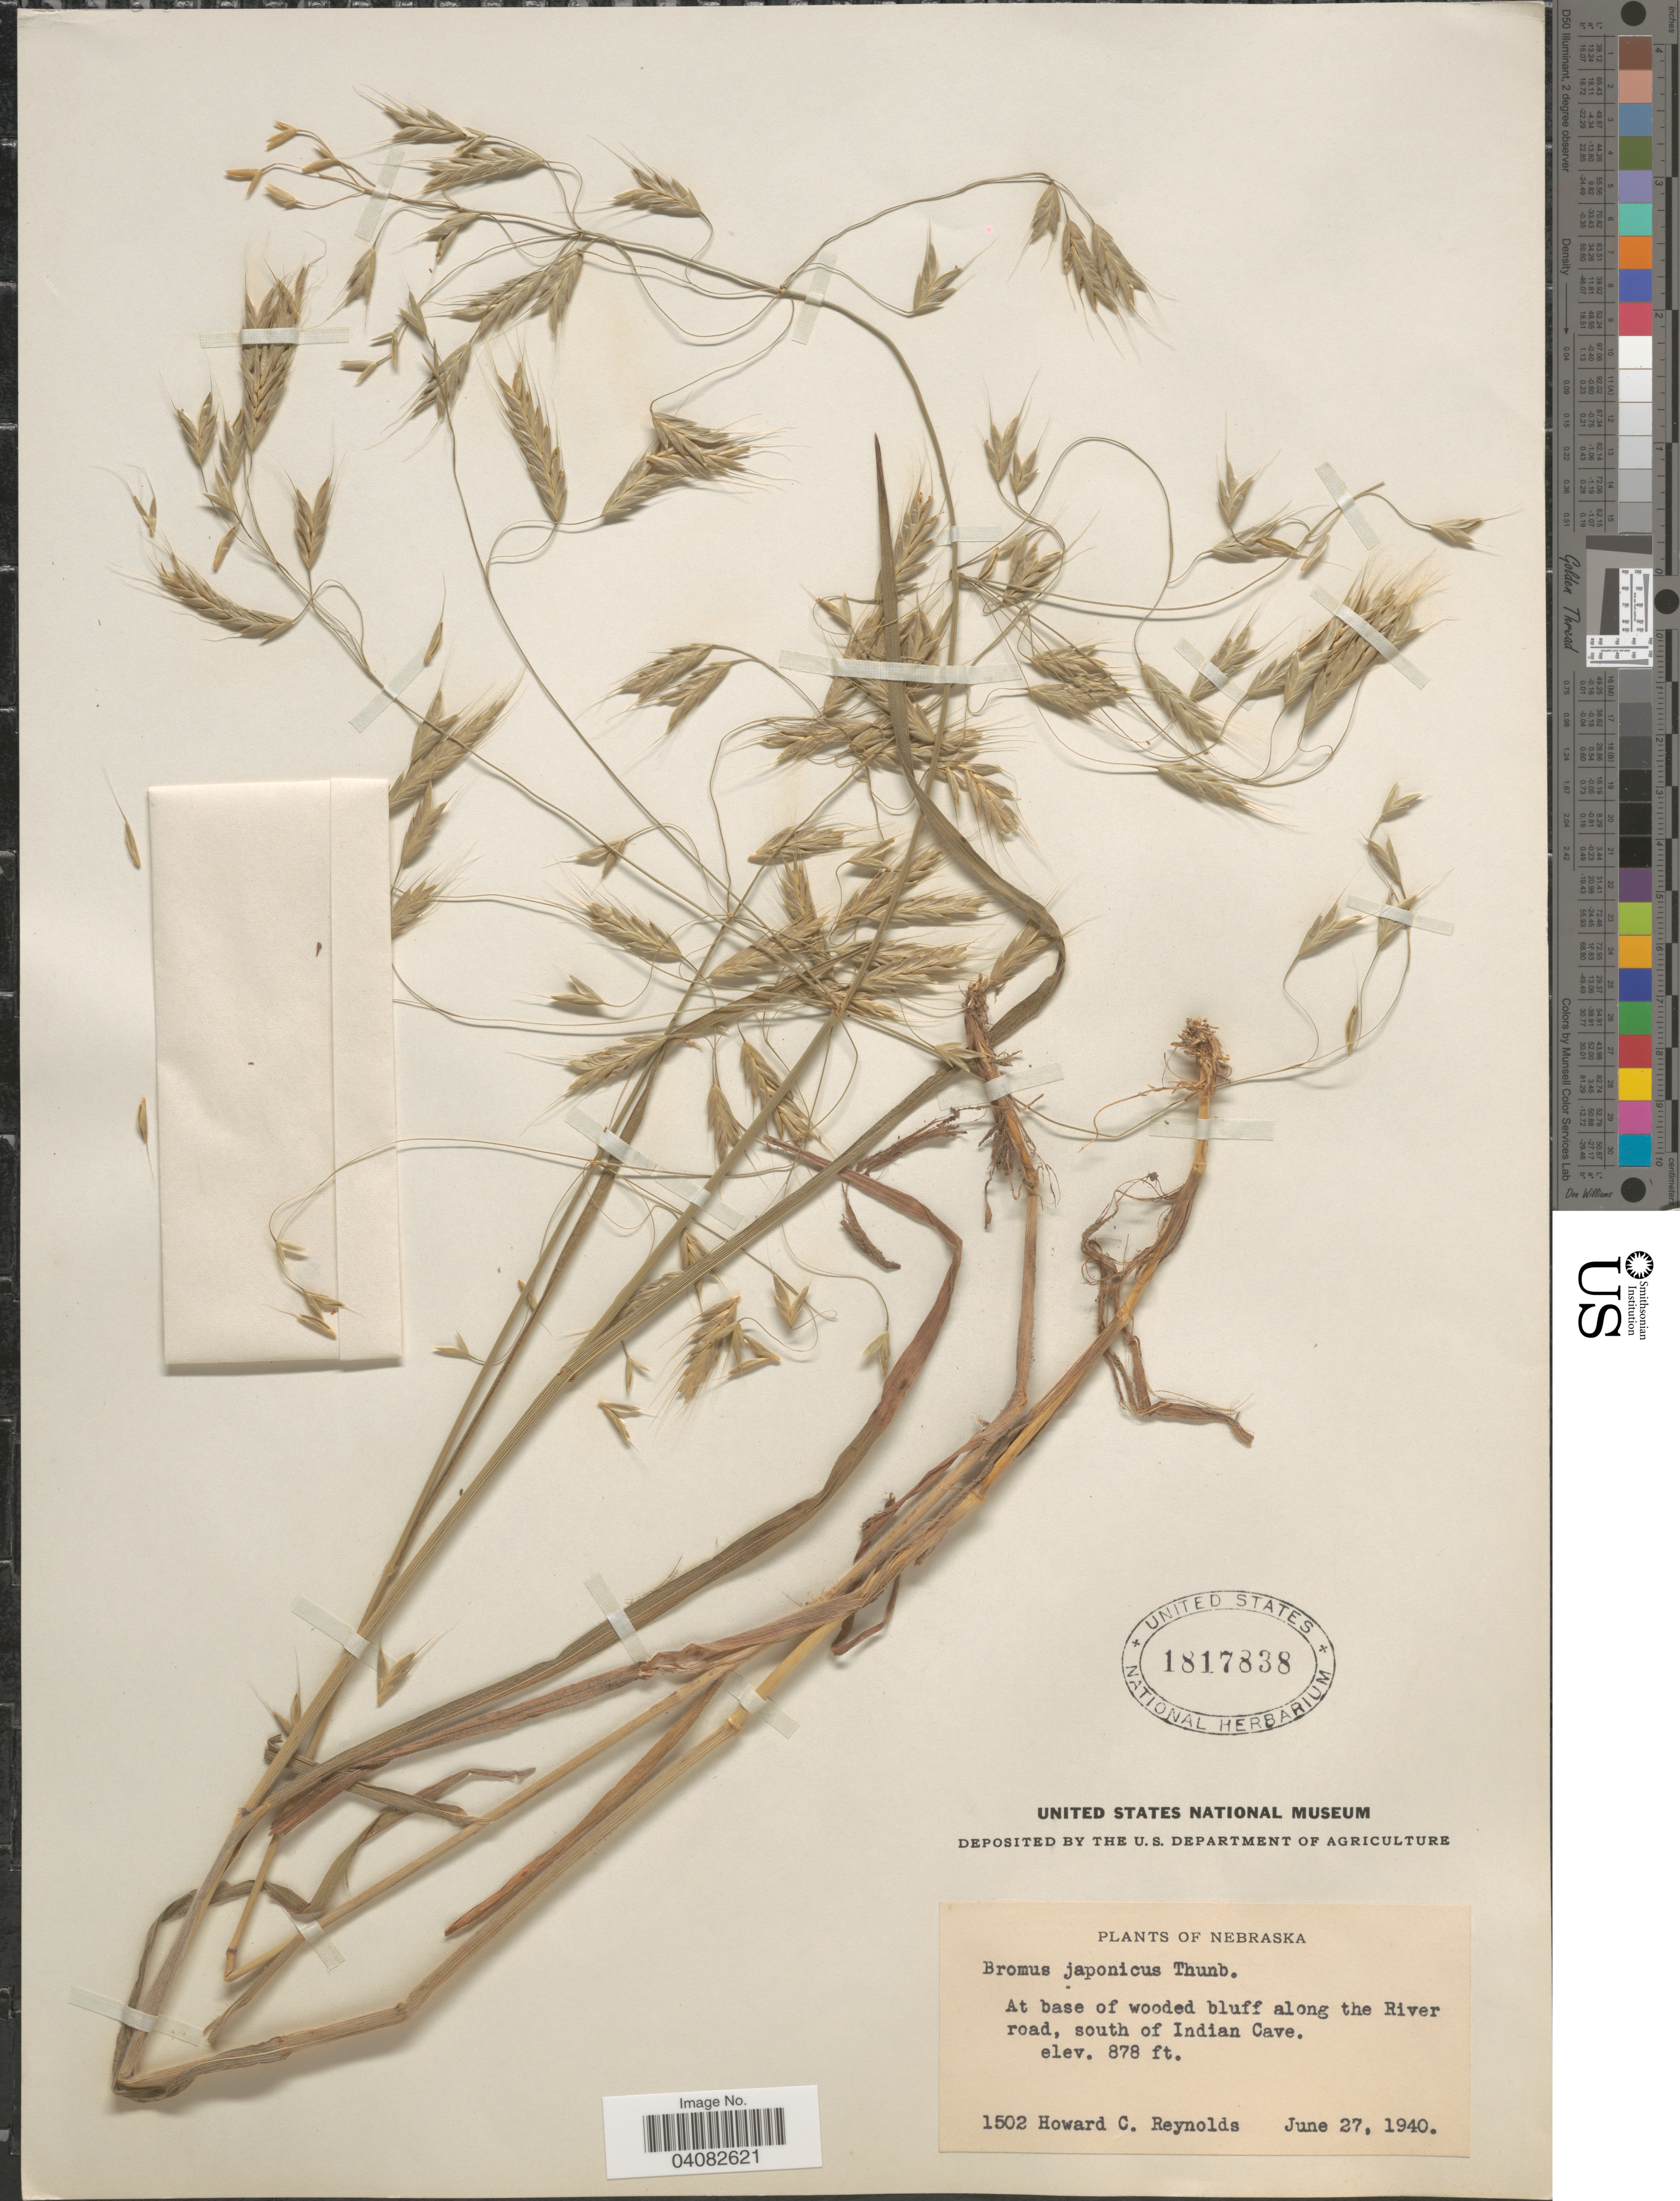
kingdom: Plantae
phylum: Tracheophyta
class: Liliopsida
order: Poales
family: Poaceae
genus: Bromus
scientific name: Bromus japonicus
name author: Houtt.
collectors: H. Reynolds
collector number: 1502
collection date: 1940-06-27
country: United States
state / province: Nebraska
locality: At base of wooded bluff along the River road, south of Indian Cave.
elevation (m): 268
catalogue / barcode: US 1817838